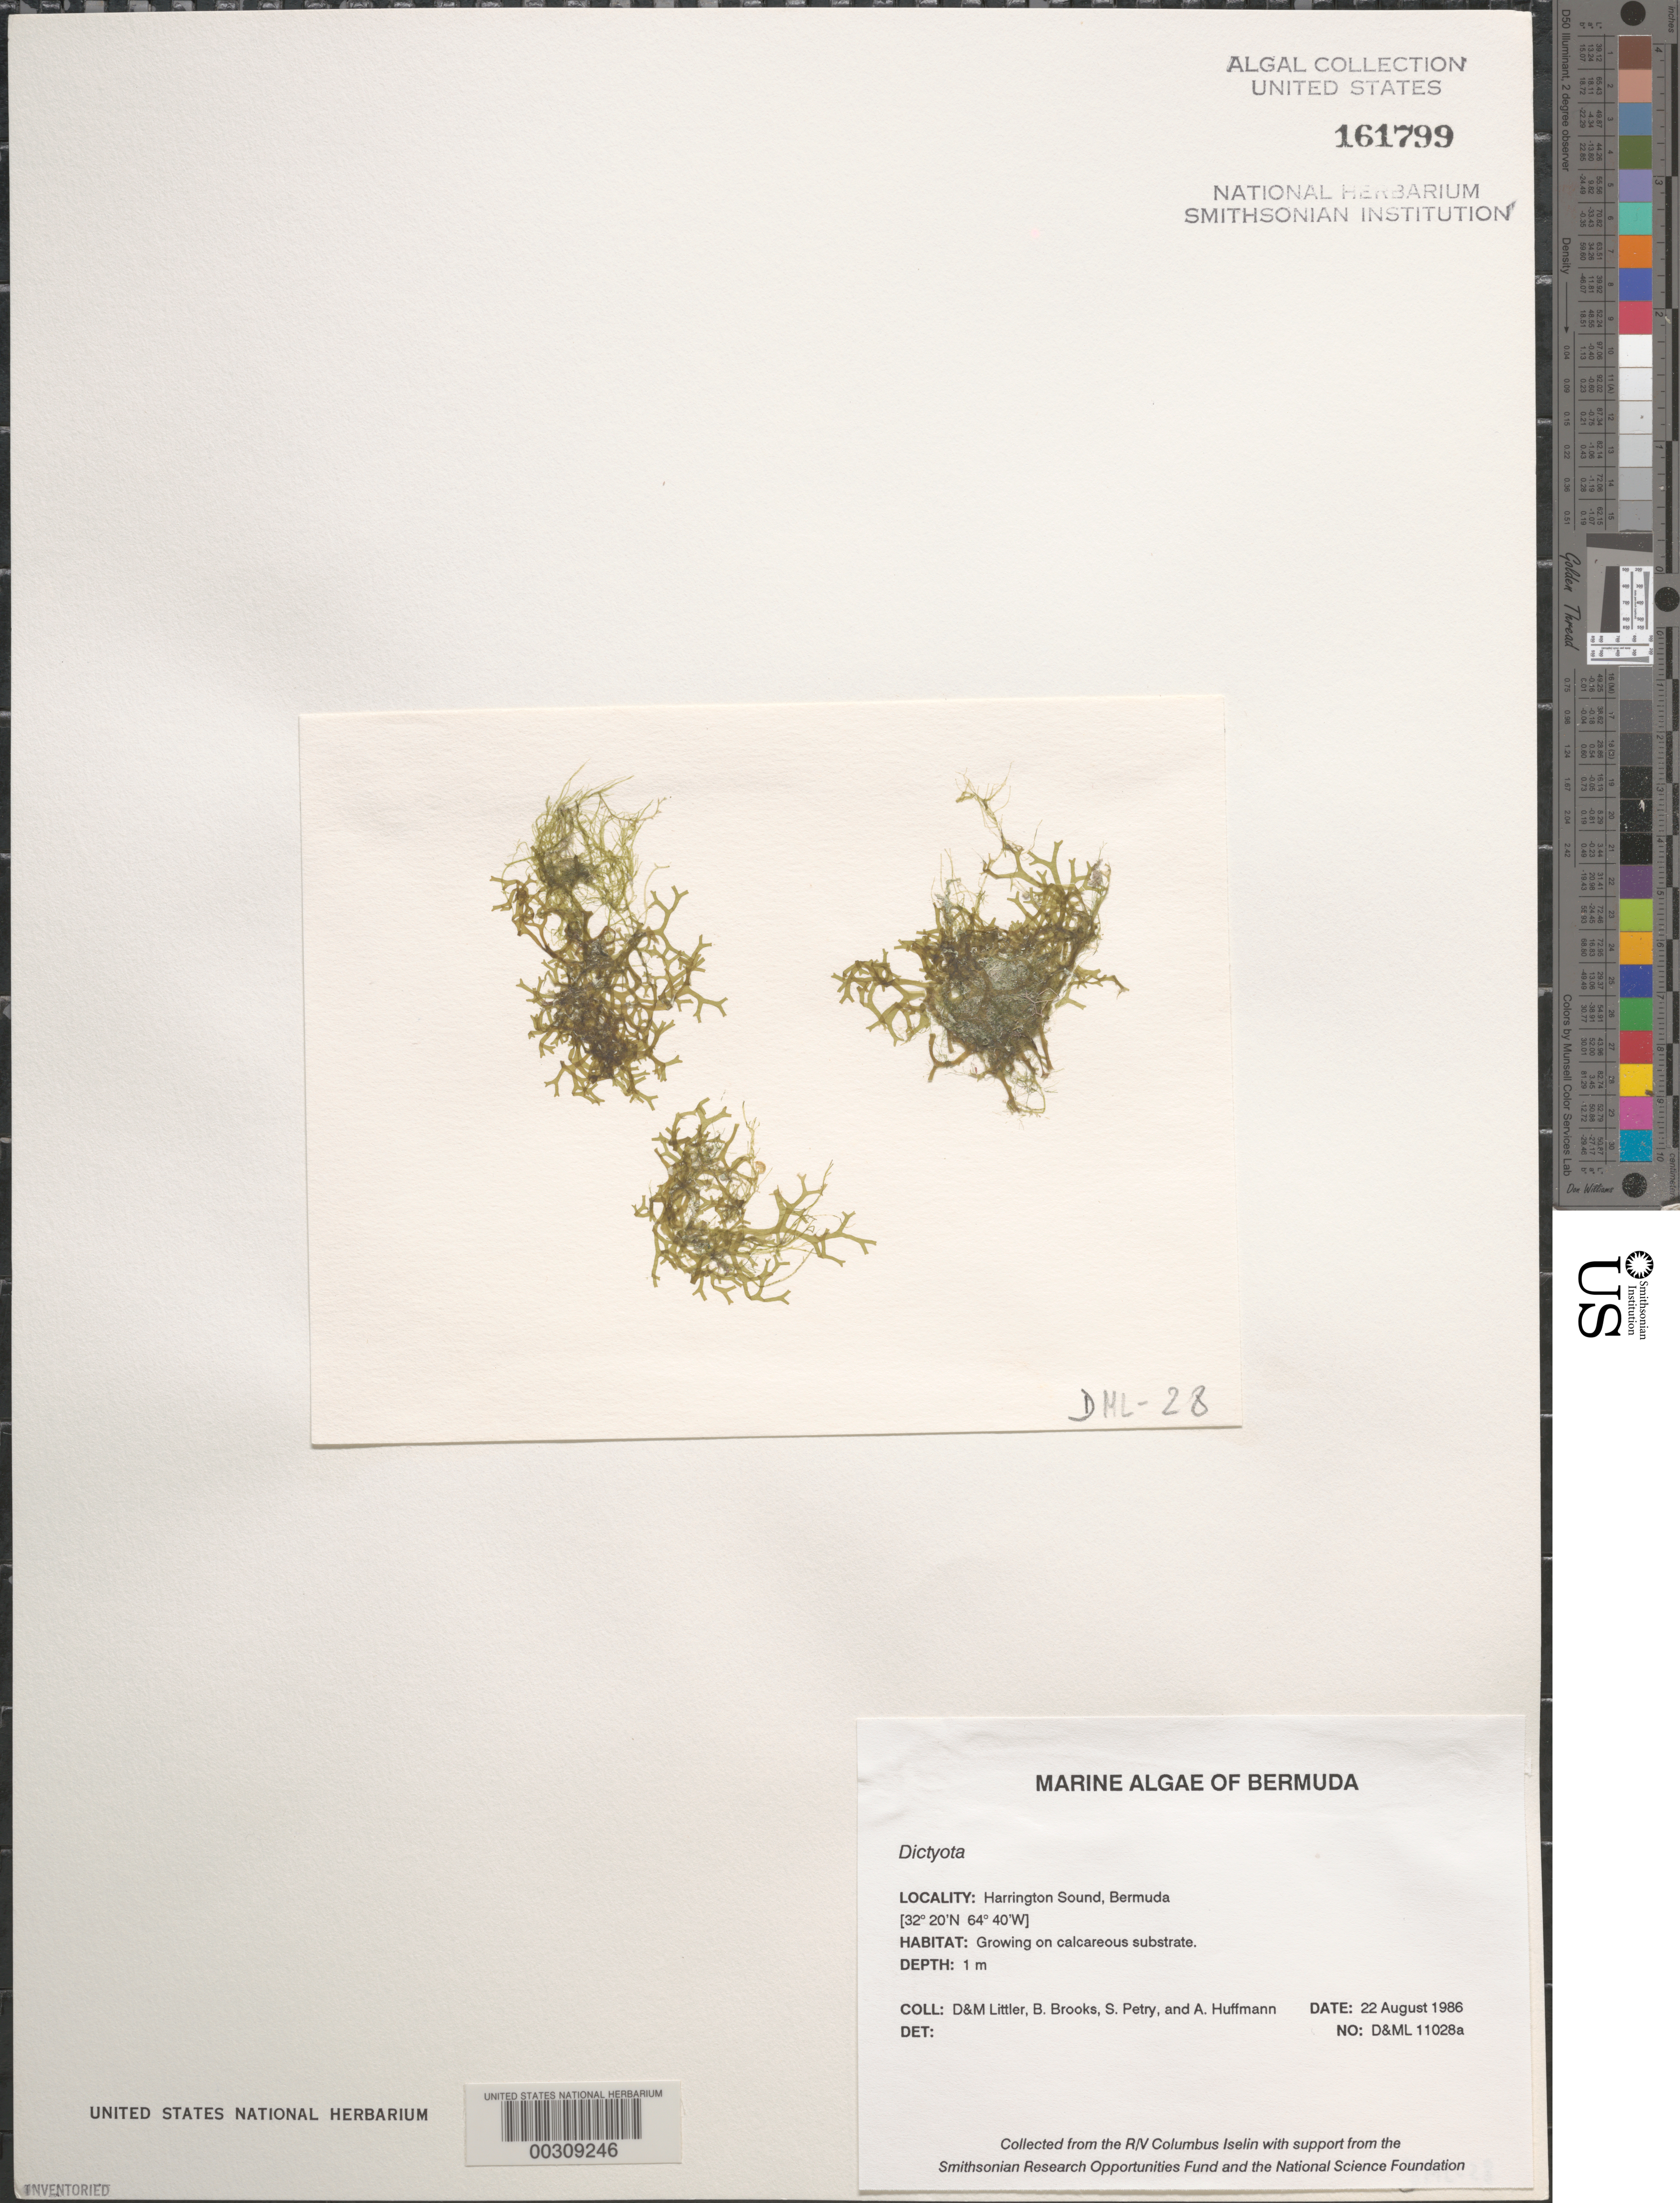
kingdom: Chromista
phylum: Ochrophyta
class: Phaeophyceae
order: Dictyotales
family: Dictyotaceae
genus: Dictyota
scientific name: Dictyota sp.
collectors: D. S. Littler, M. M. Littler & B. Brooks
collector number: D&ML 11028a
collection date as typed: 22 Aug 1986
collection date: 1986-08-22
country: Bermuda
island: Bermuda Island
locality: Harrington Sound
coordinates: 32 20' N, 64 40' W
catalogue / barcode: US 161799